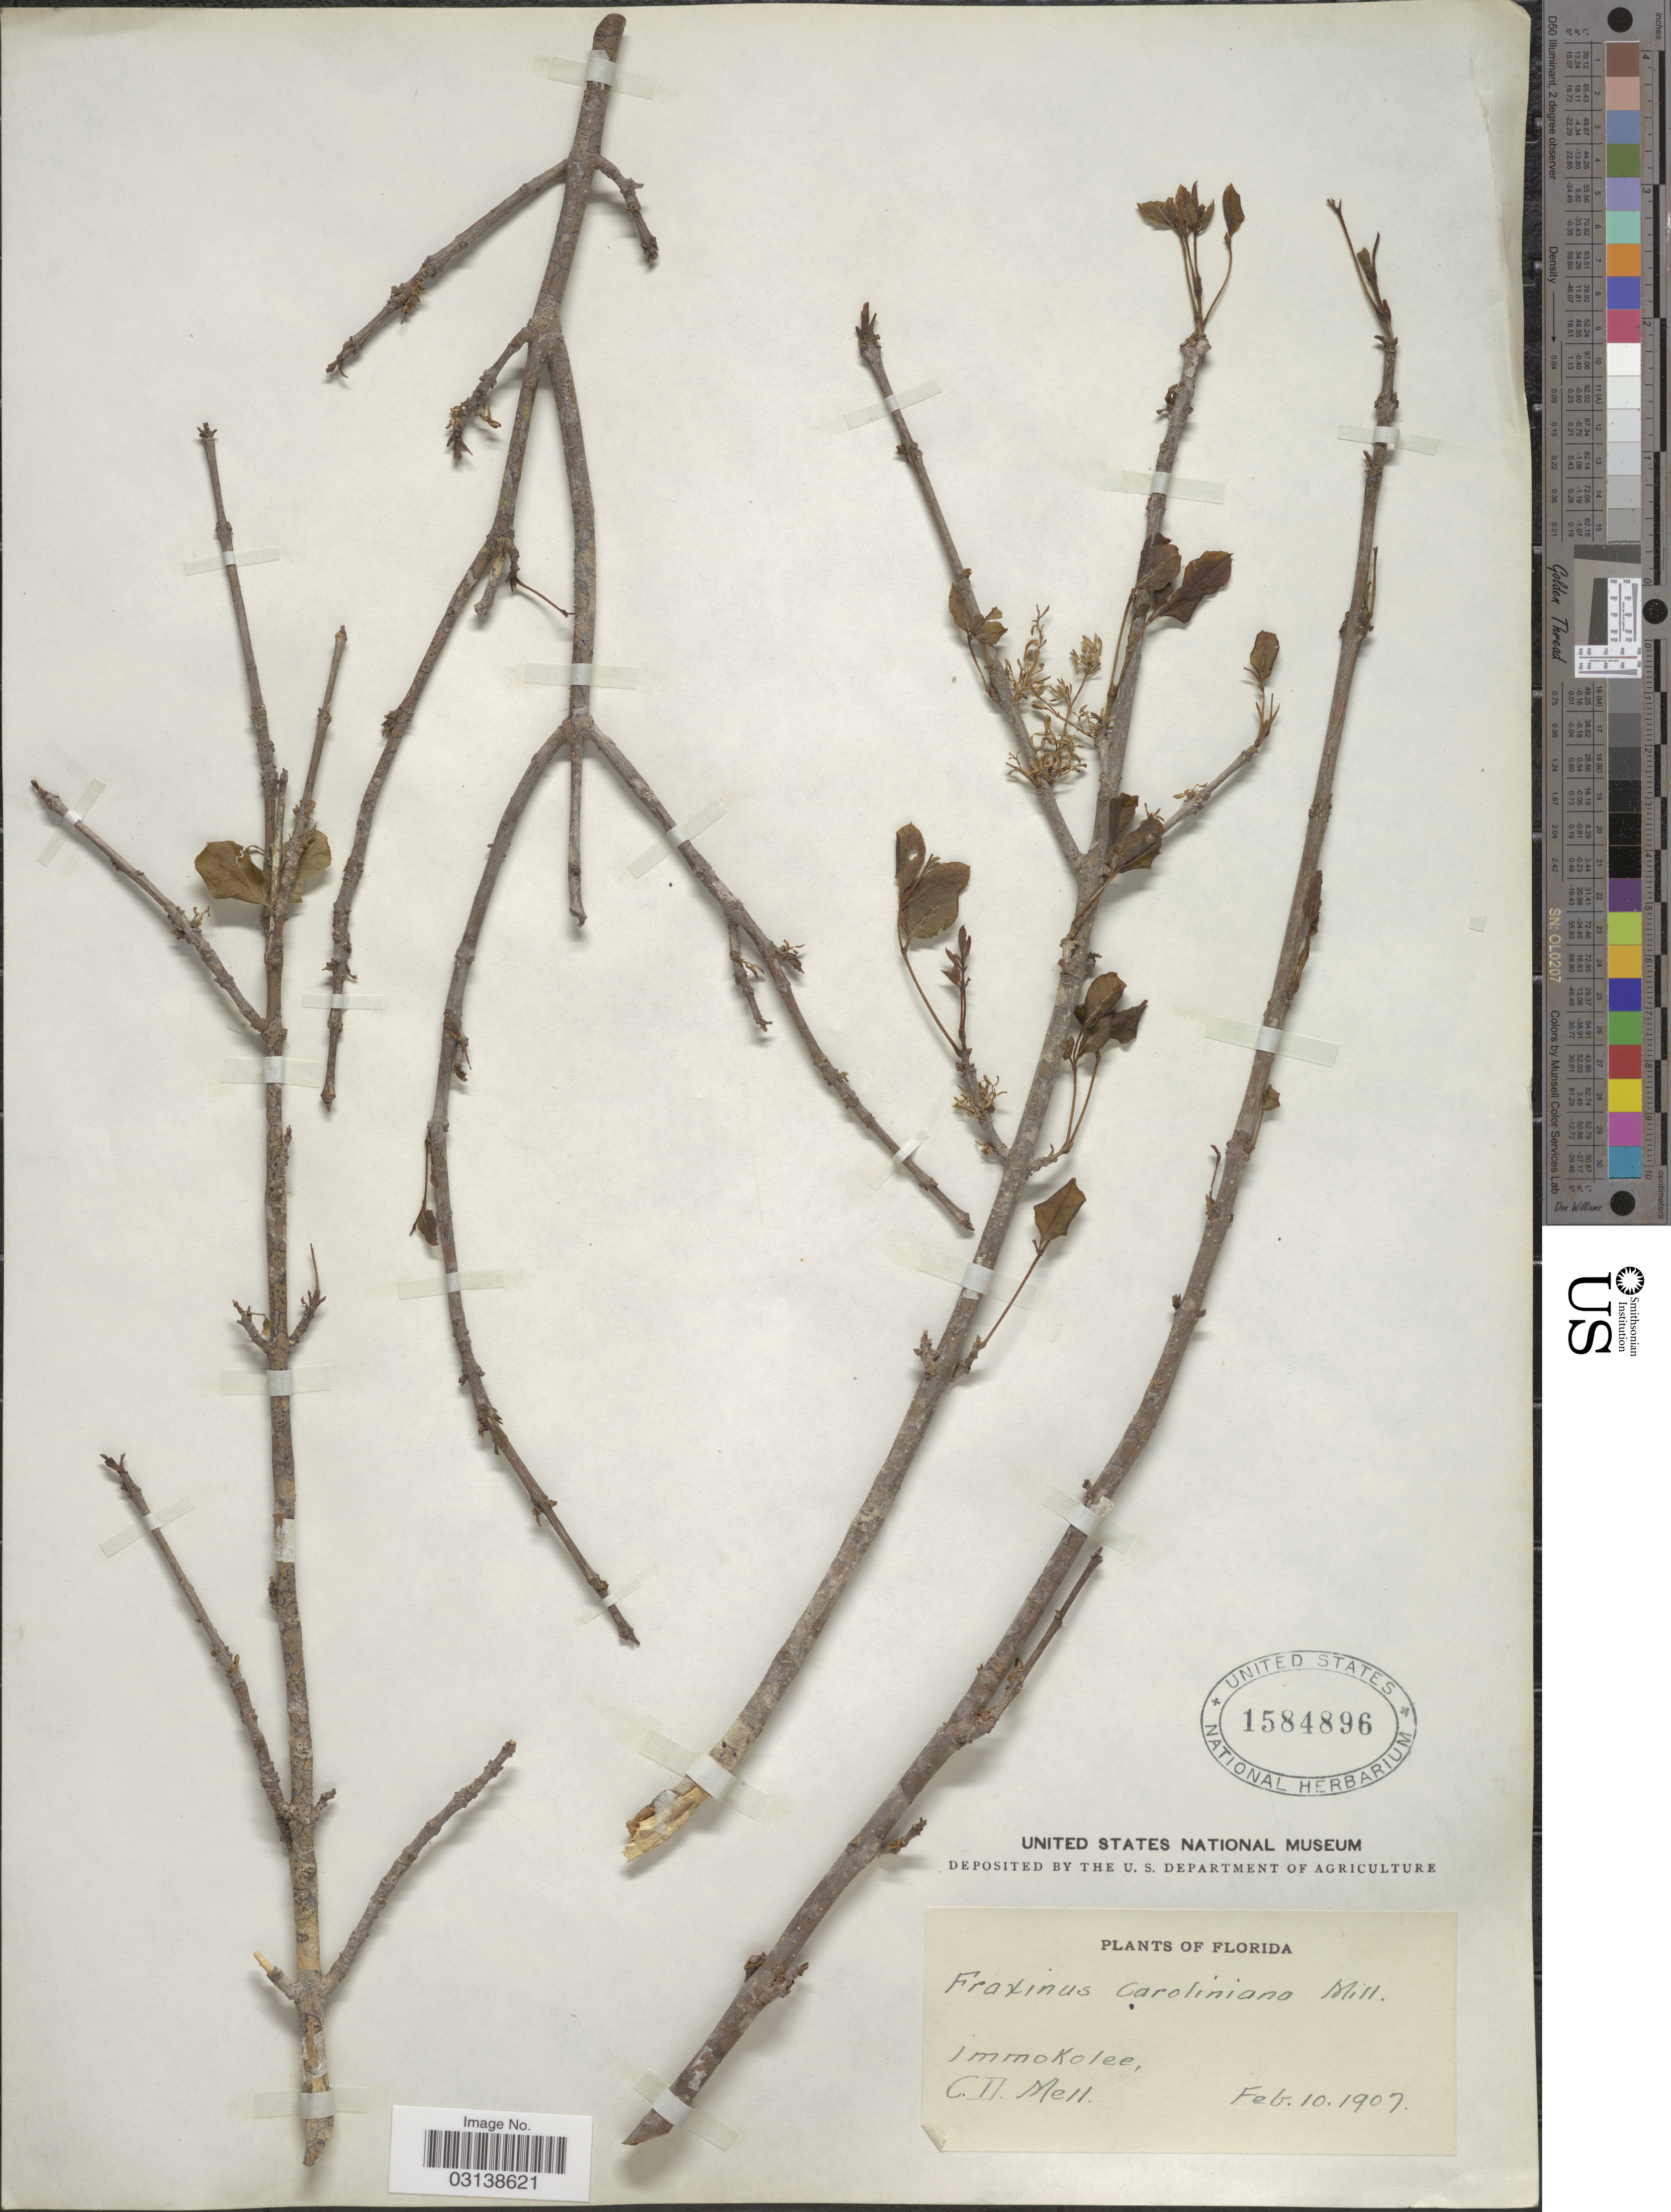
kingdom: Plantae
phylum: Tracheophyta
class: Magnoliopsida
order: Lamiales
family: Oleaceae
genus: Fraxinus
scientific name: Fraxinus caroliniana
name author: Mill.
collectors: C. D. Mell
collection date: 1907-02-10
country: United States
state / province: Florida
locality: Immokolee.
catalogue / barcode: US 1584896